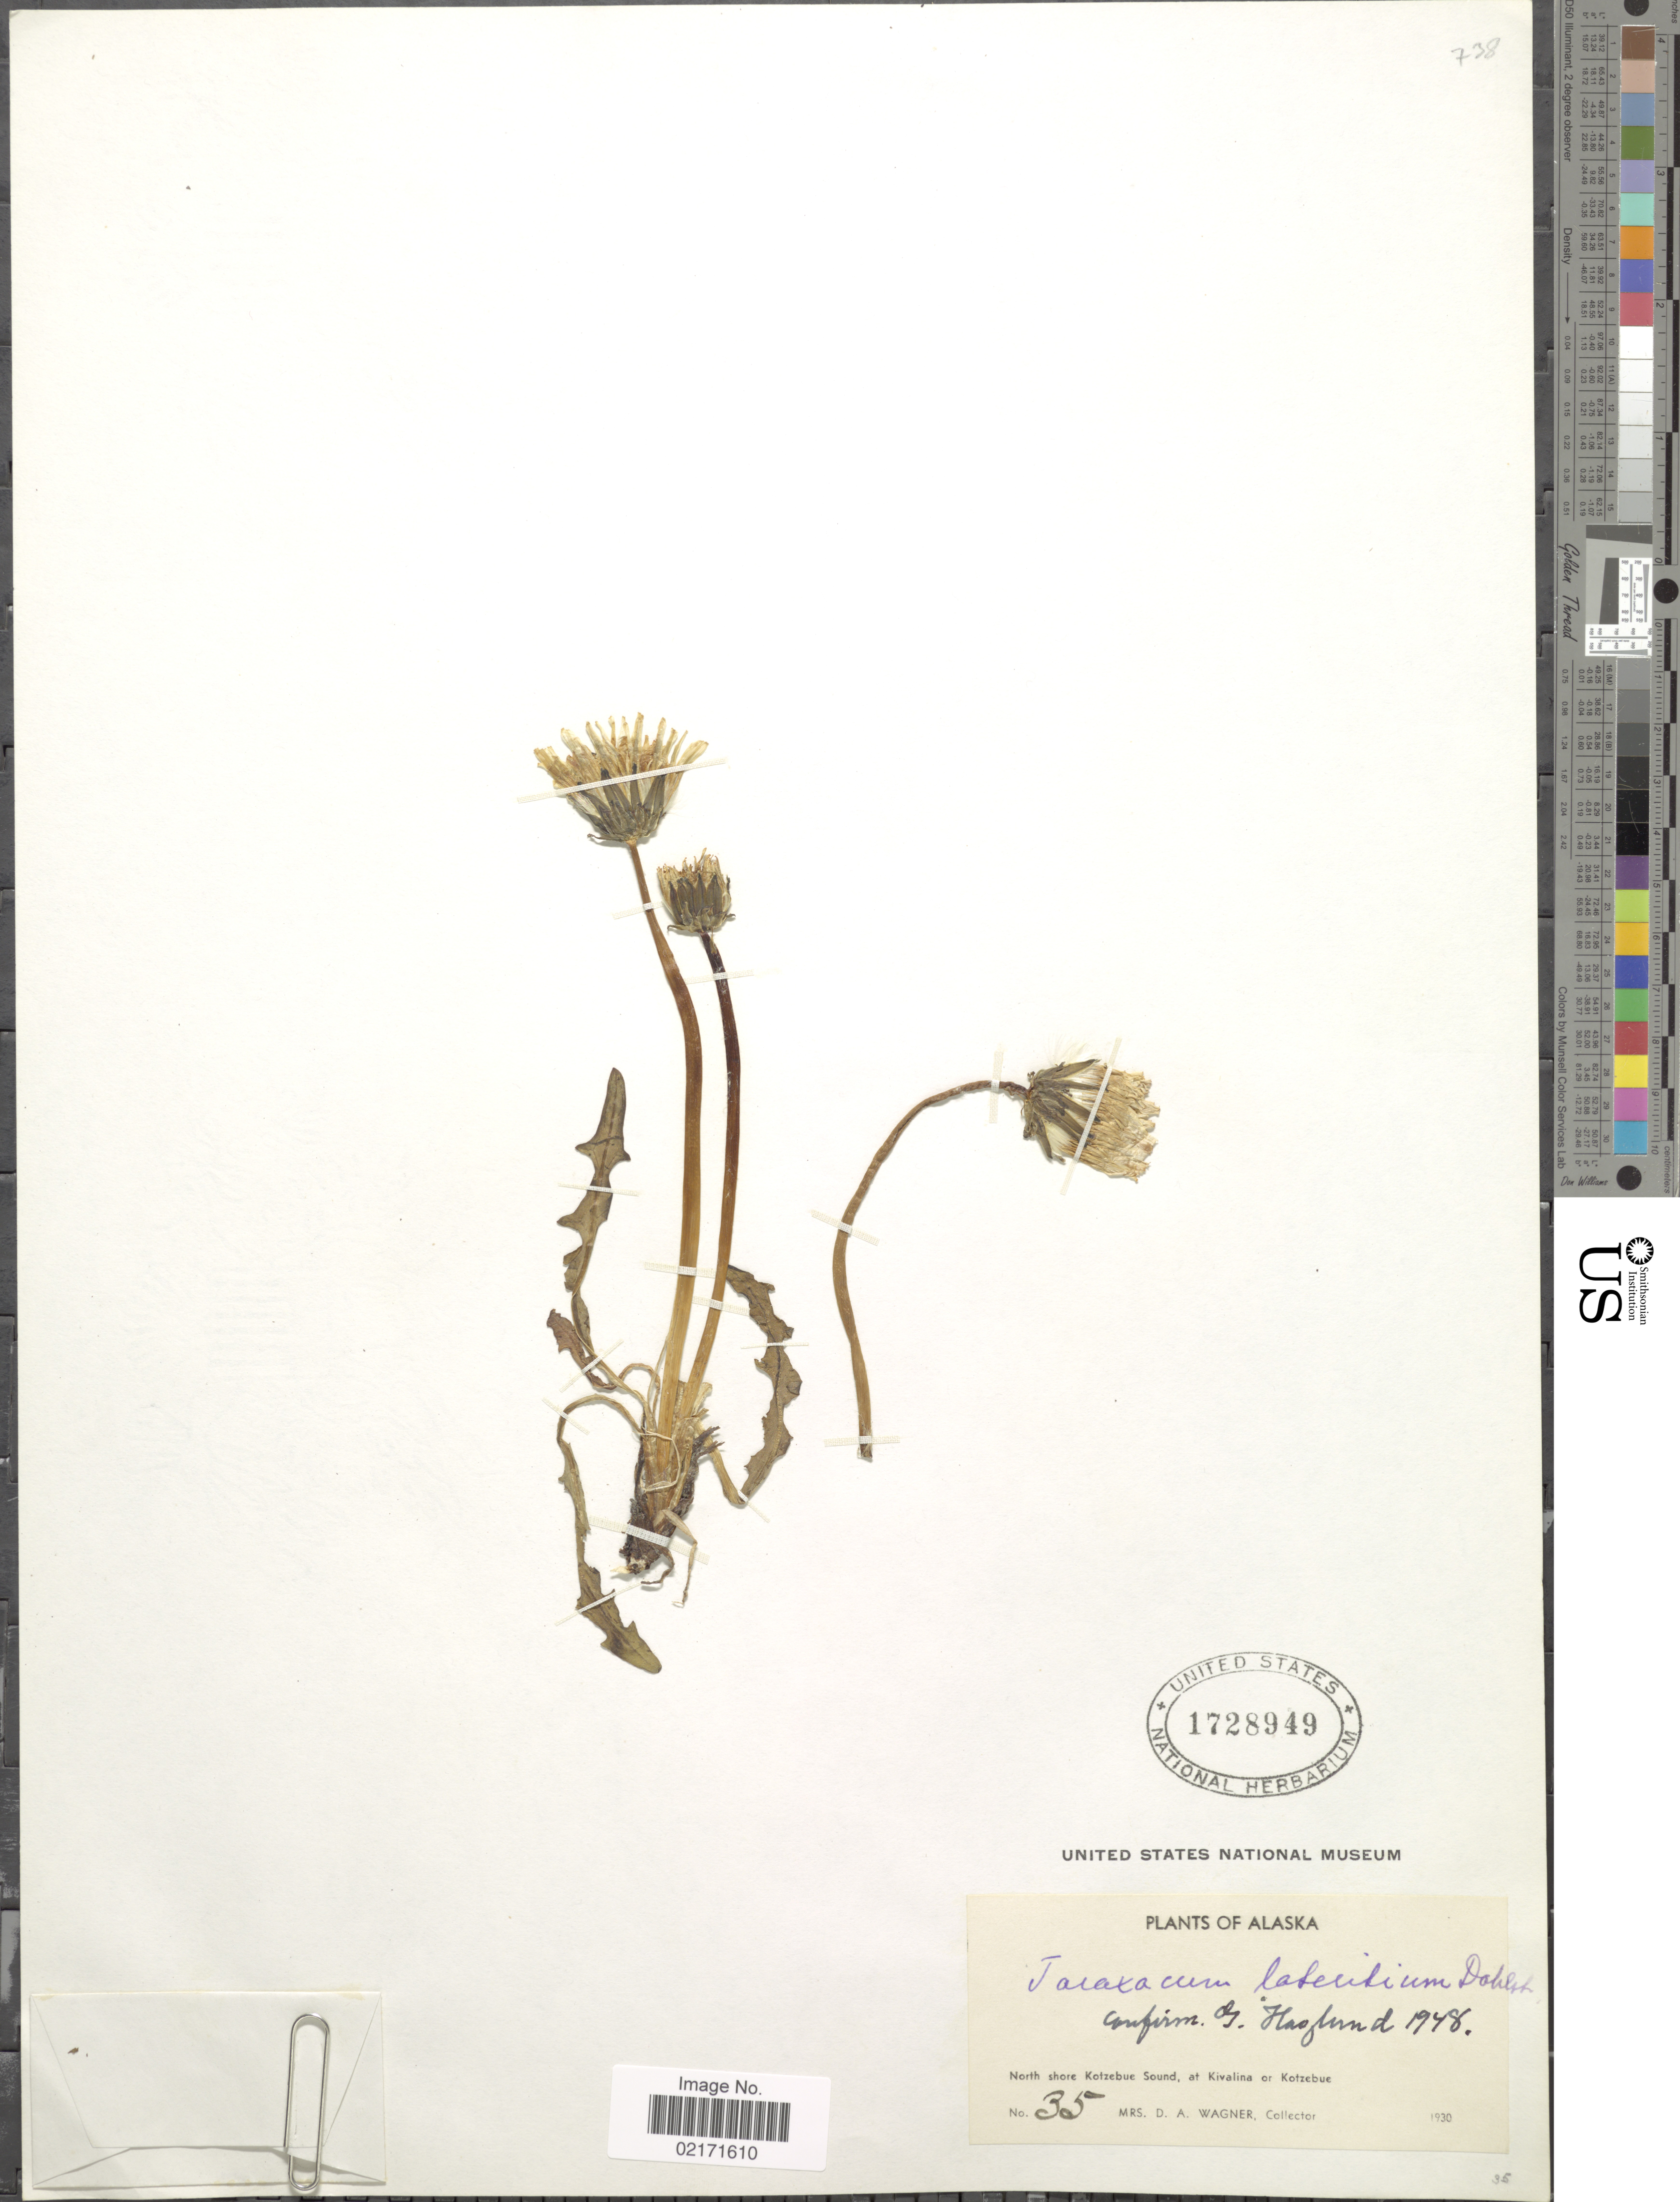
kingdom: Plantae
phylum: Tracheophyta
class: Magnoliopsida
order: Asterales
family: Asteraceae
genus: Taraxacum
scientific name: Taraxacum ceratophorum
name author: (Ledeb.) DC.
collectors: D. Wagner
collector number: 35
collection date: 1930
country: United States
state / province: Alaska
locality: North shore Kotzebue Sound, at Kivalina or Kotzebue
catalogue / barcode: US 1728949